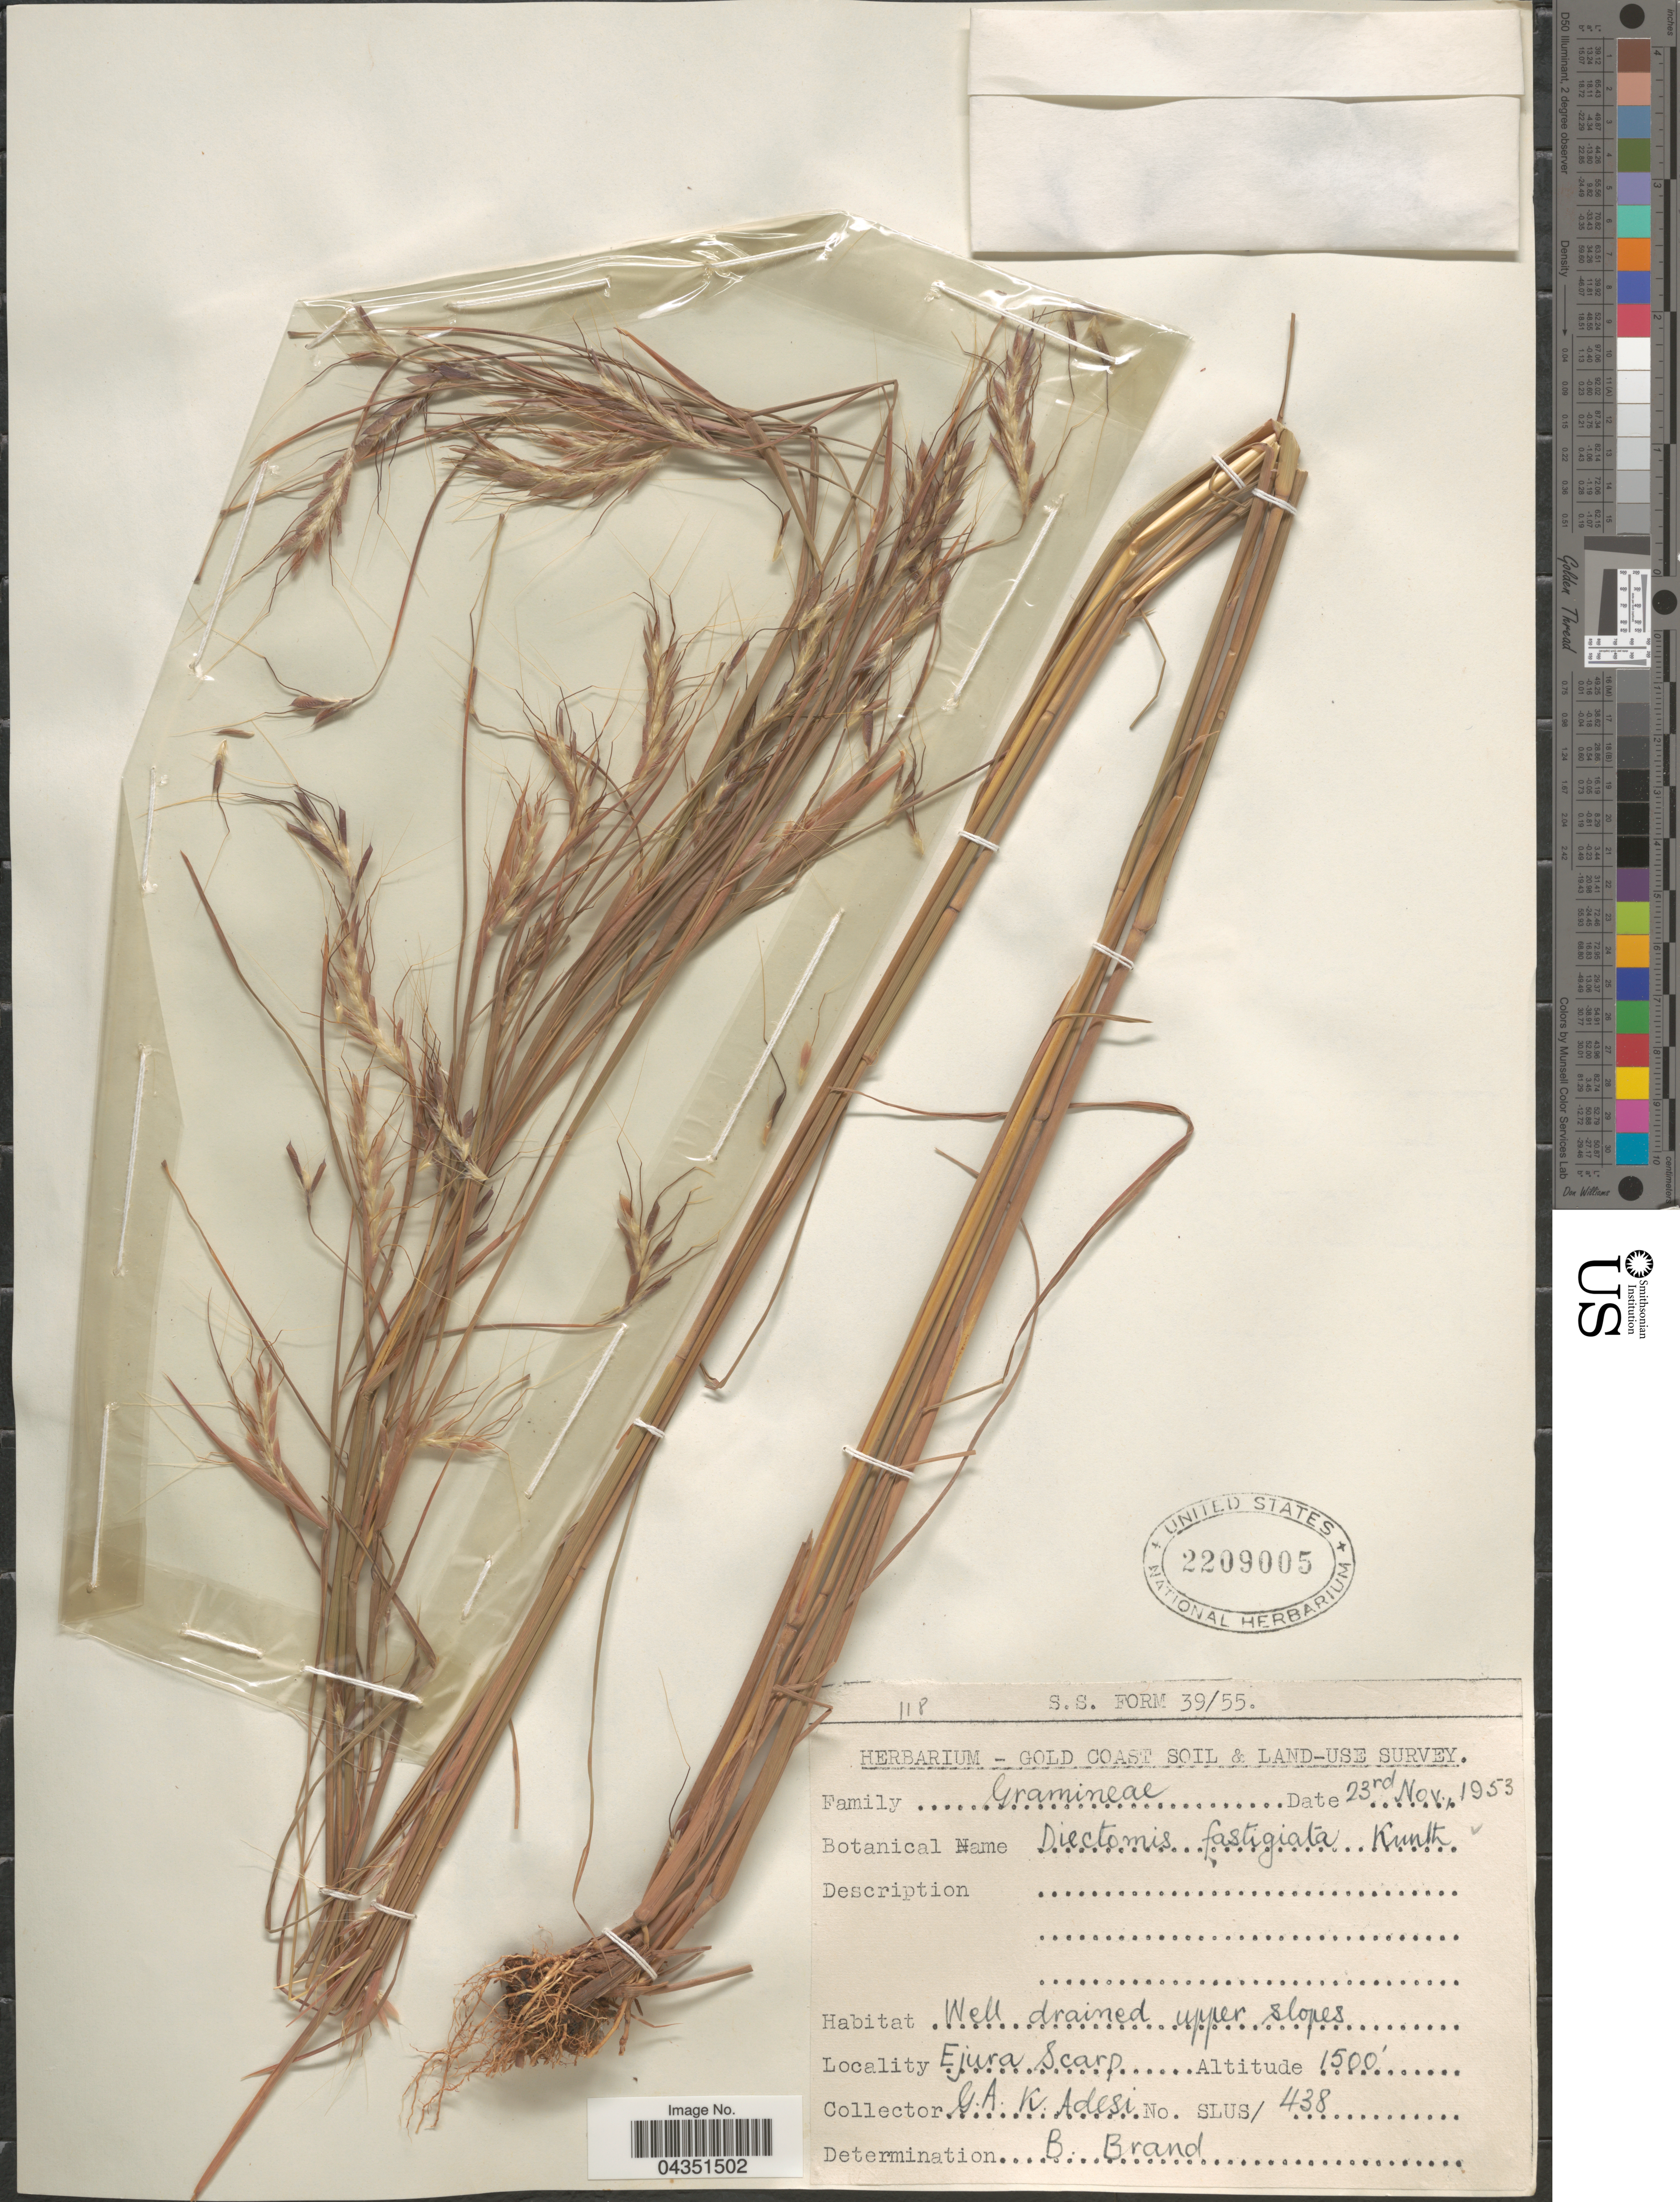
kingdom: Plantae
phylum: Tracheophyta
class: Liliopsida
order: Poales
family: Poaceae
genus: Diectomis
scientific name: Diectomis fastigiata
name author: (Sw.) P. Beauv.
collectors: G. A. K. Adesi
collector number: SLUS/438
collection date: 1953-11-23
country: Ghana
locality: Gold Coast Soil & Land-Use Survey. Well drained upper slopes. Ejura Scarp.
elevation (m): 457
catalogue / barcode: US 2209005